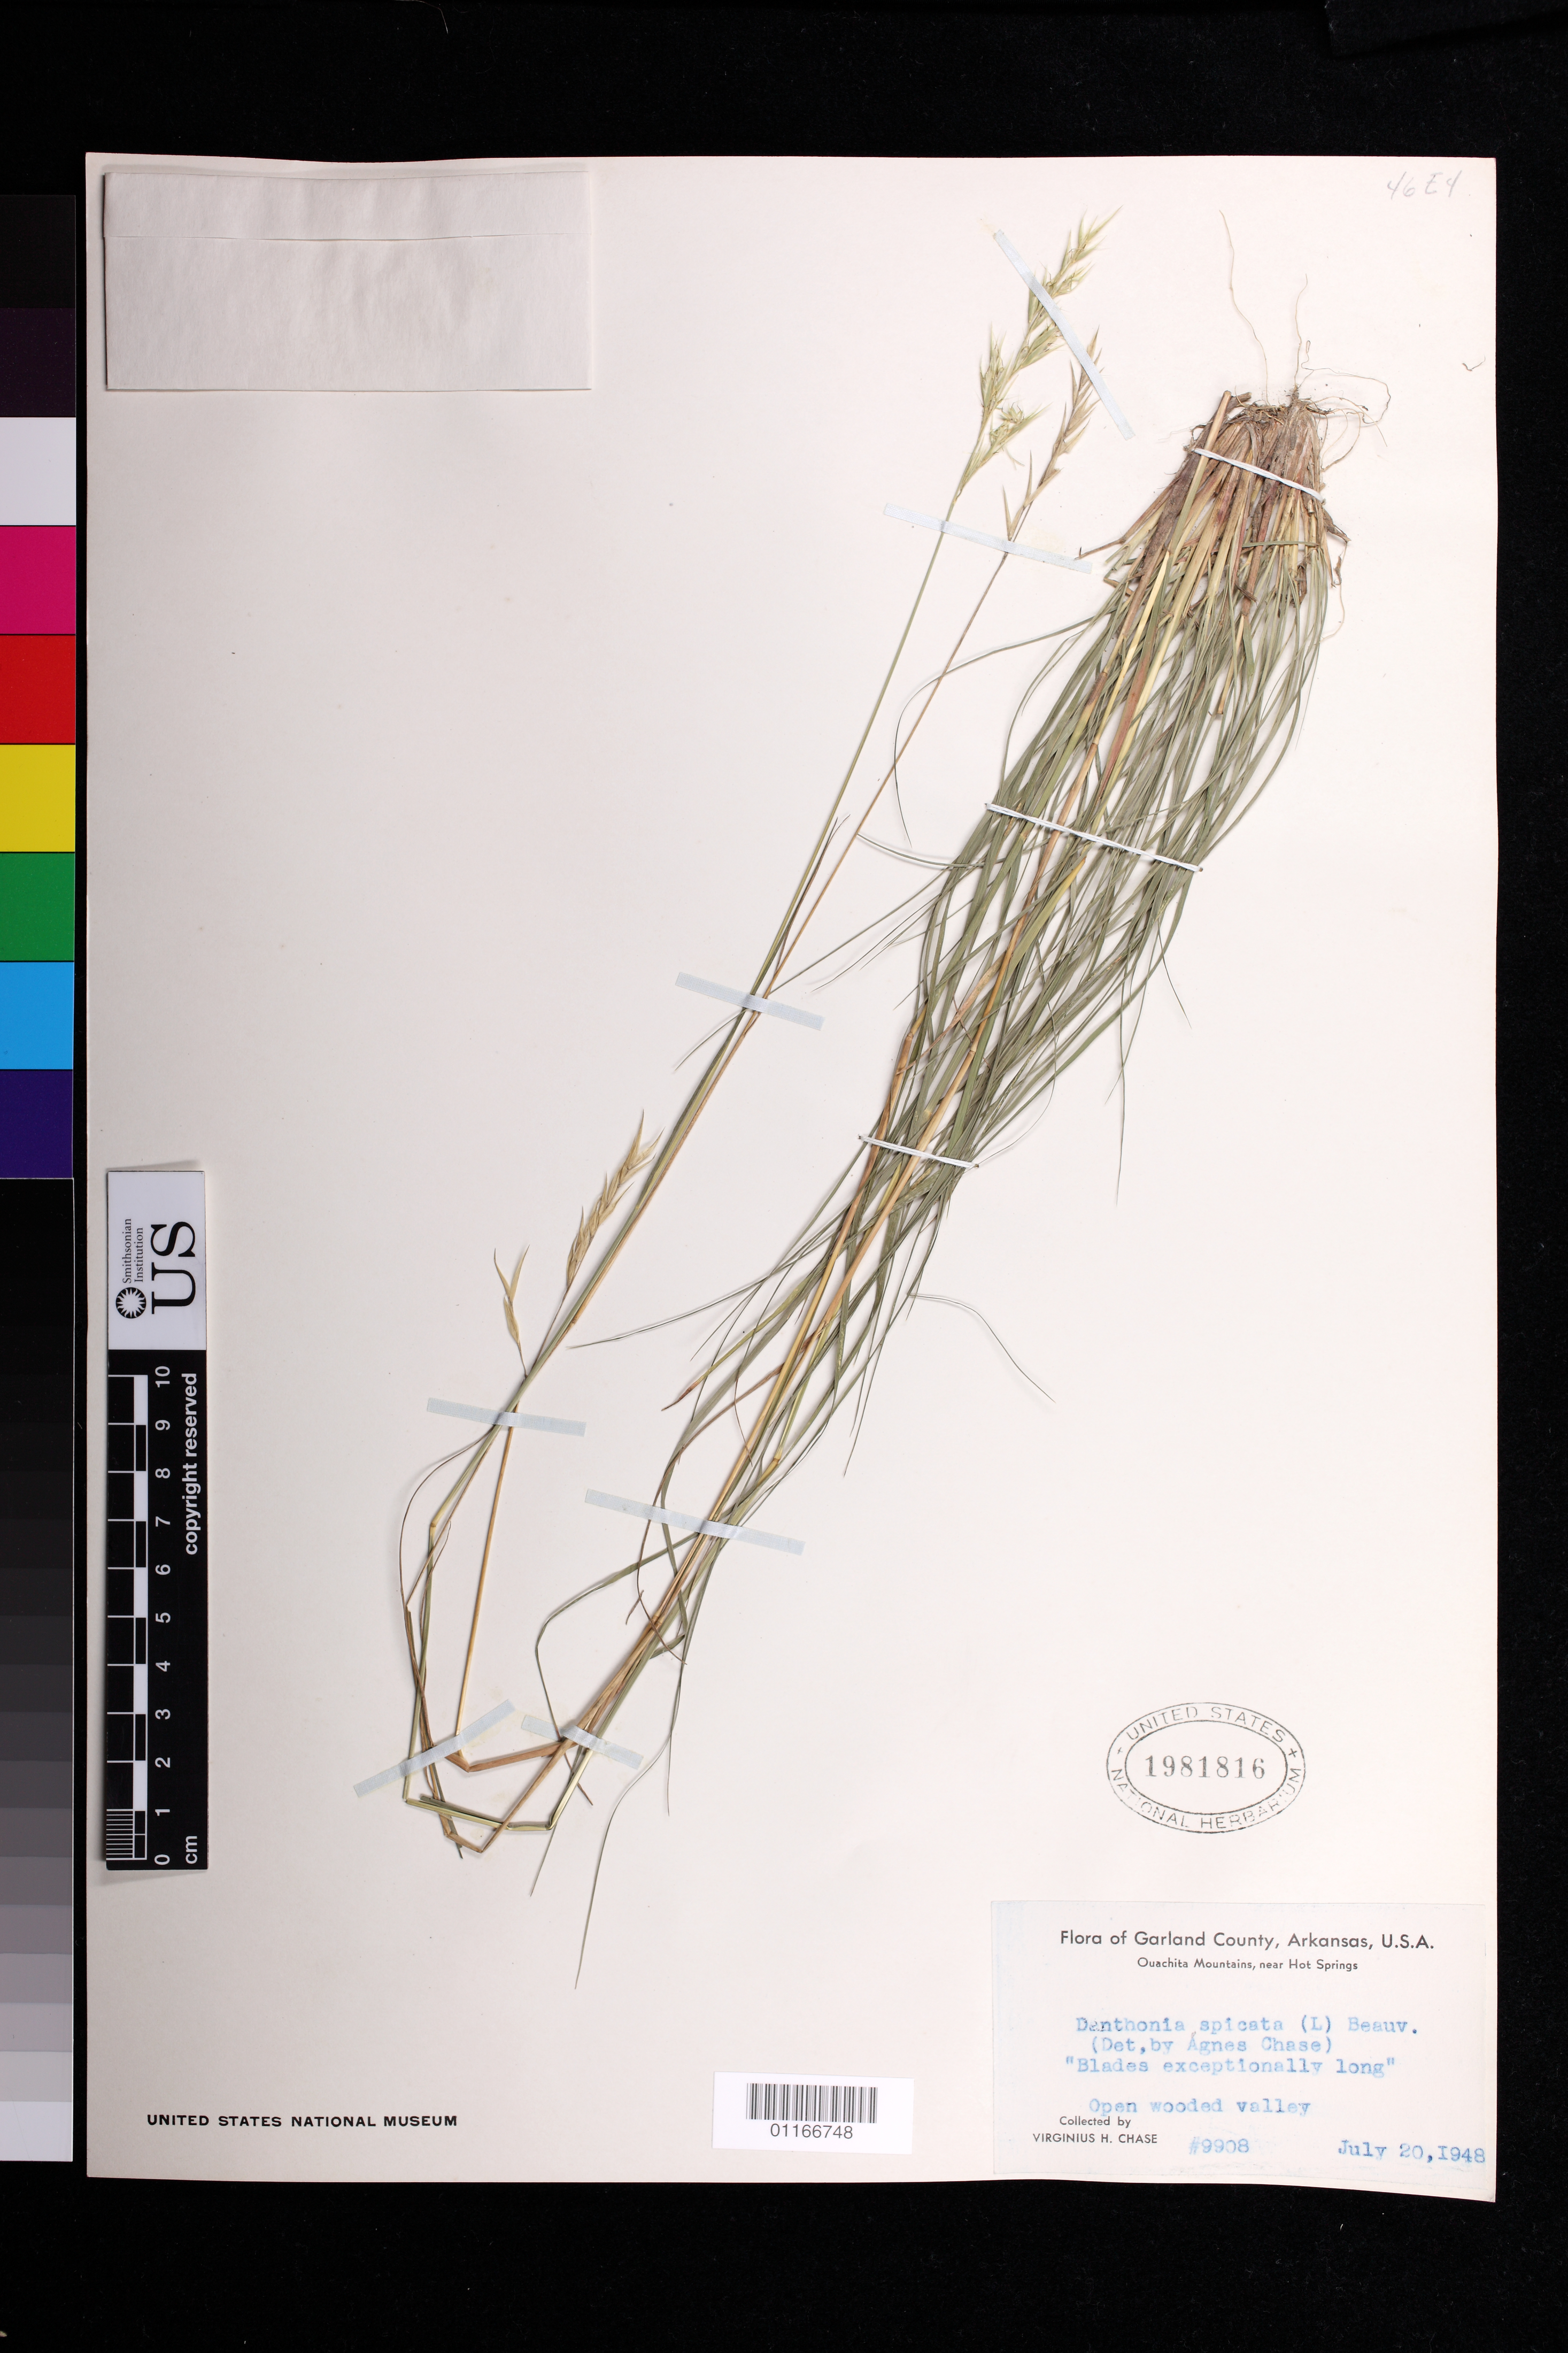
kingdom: Plantae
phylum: Tracheophyta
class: Liliopsida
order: Poales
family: Poaceae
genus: Danthonia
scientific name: Danthonia sericea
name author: Nutt.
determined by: Chase, [M.] Agnes, (US)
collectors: V. H. Chase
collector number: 9908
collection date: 1948-07-20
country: United States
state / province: Arkansas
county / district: Garland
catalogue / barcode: US 1981816